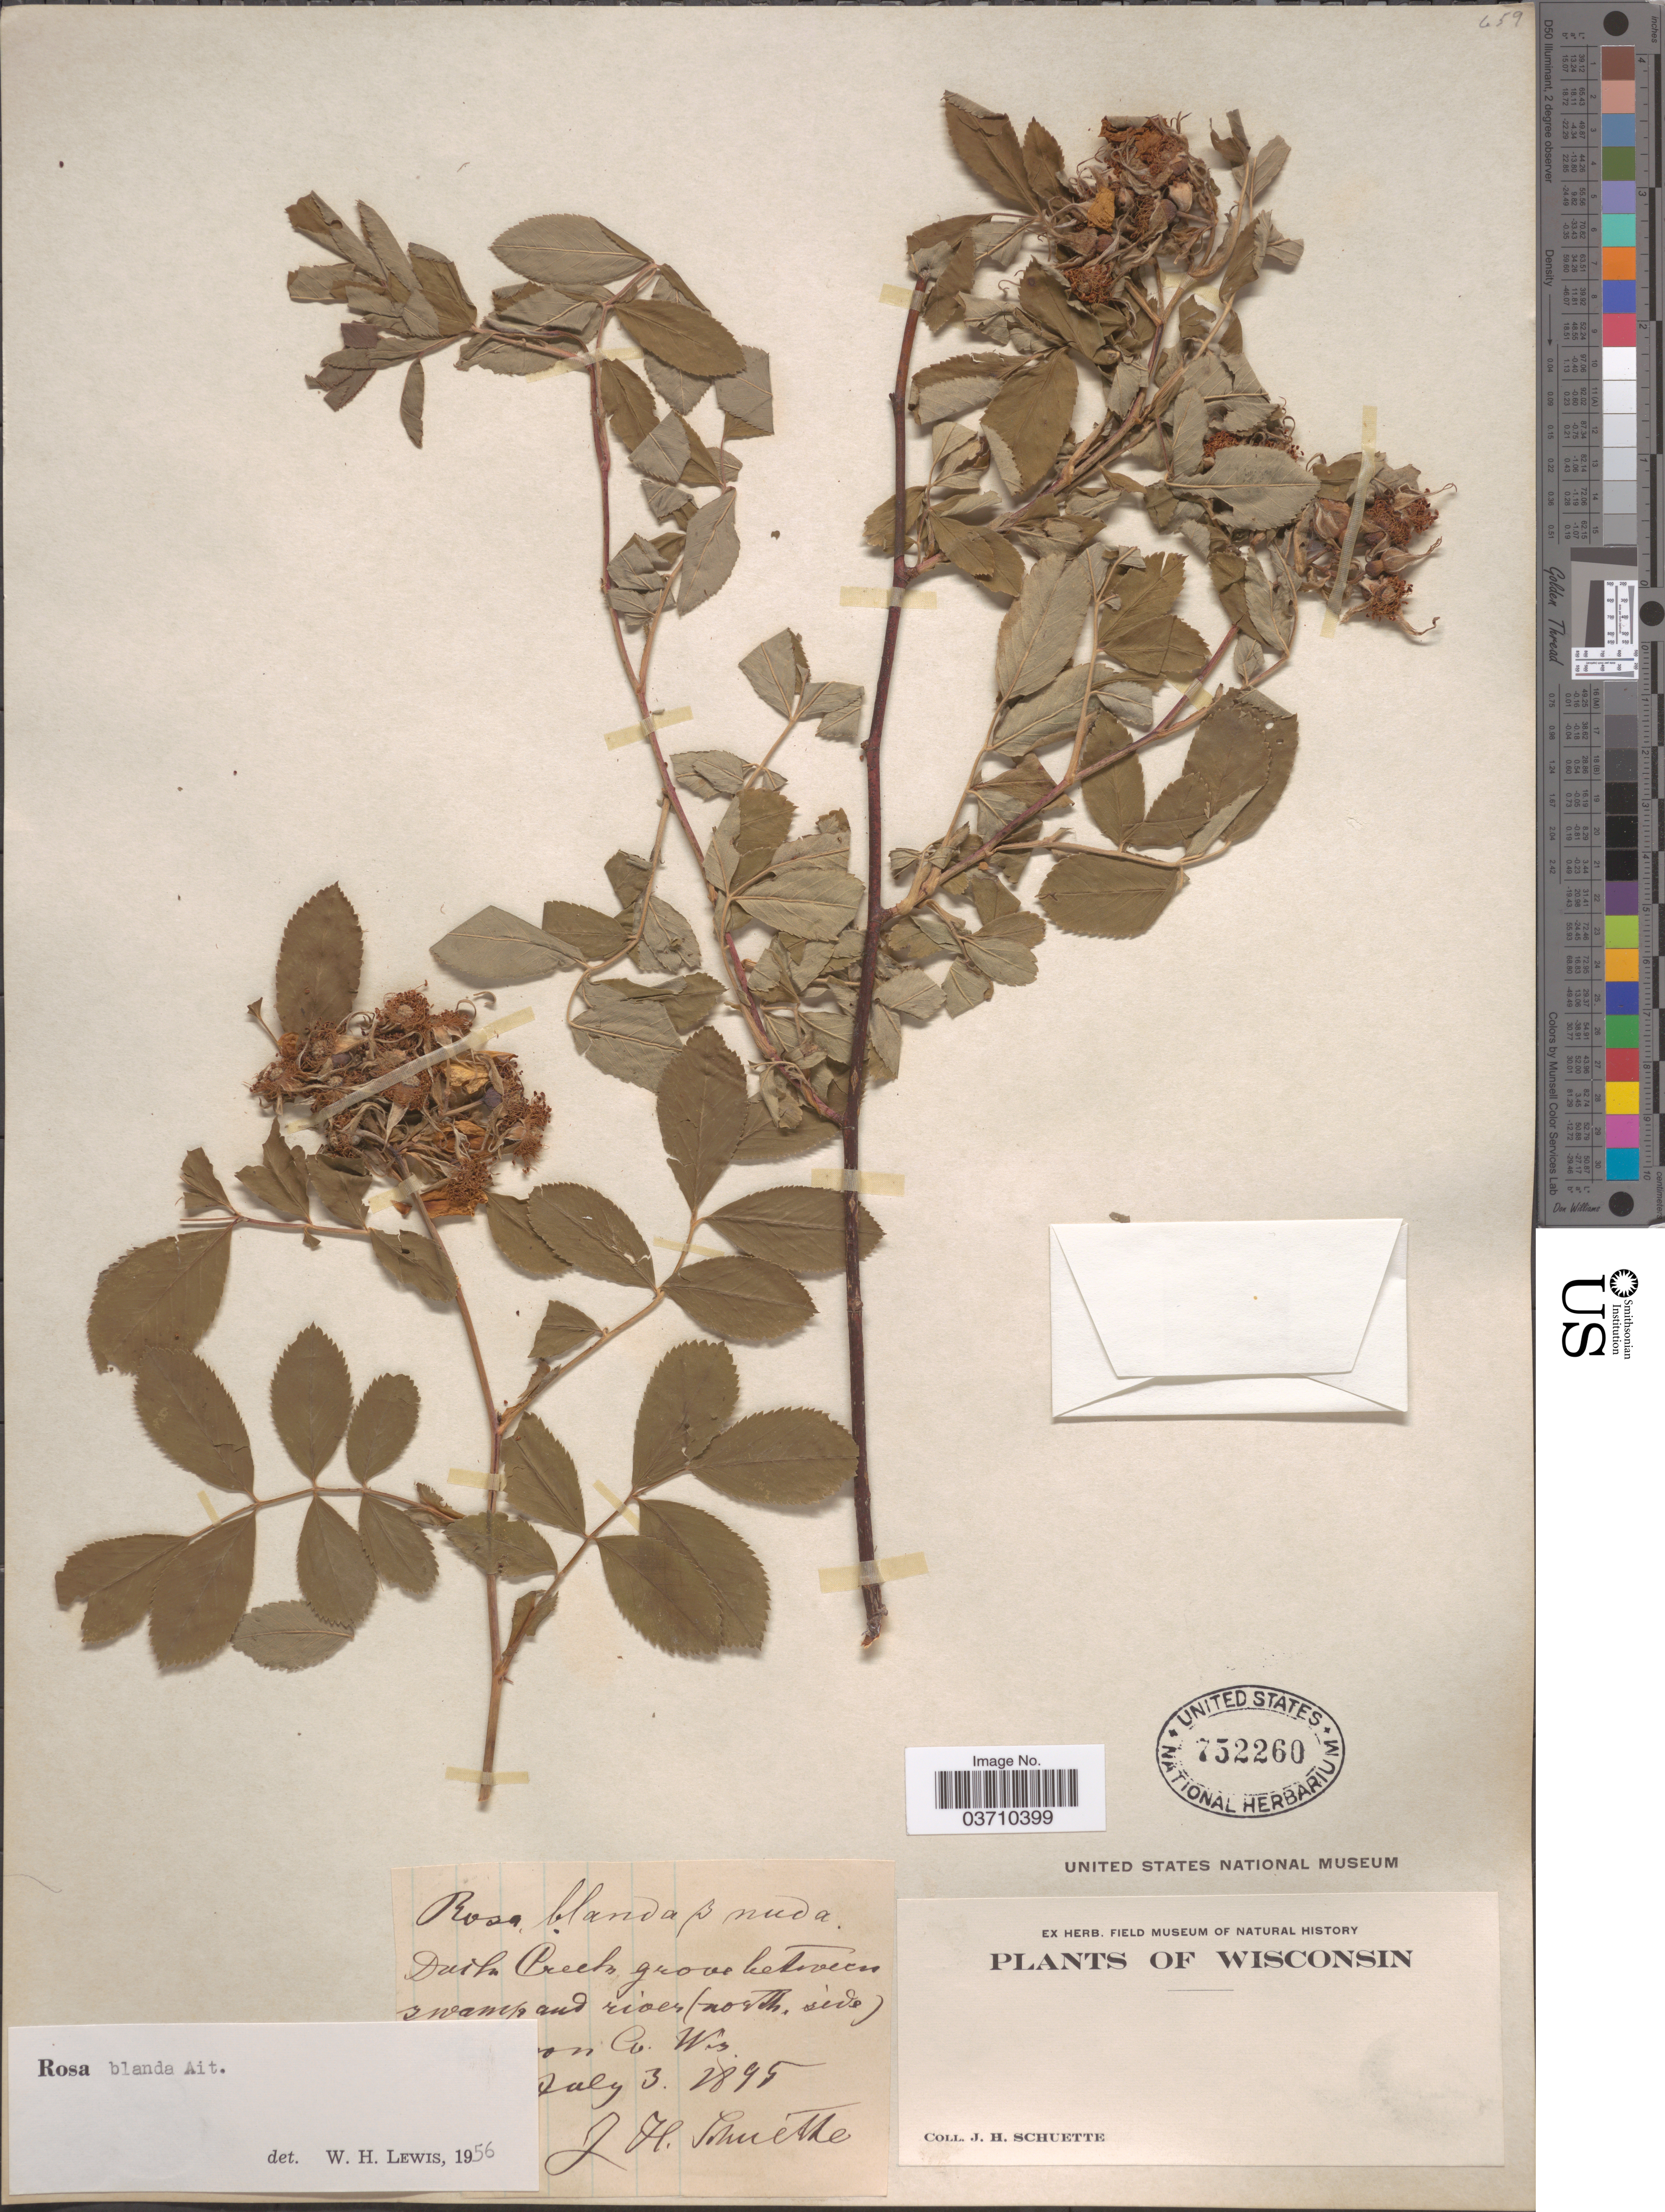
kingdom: Plantae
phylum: Tracheophyta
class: Magnoliopsida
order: Rosales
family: Rosaceae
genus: Rosa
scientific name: Rosa blanda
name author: Aiton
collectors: J. H. Schuette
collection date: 1895-07-03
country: United States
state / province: Wisconsin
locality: Dutch Creek grove between swamp and river (north. side) [illegible text]on Co.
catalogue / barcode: US 752260